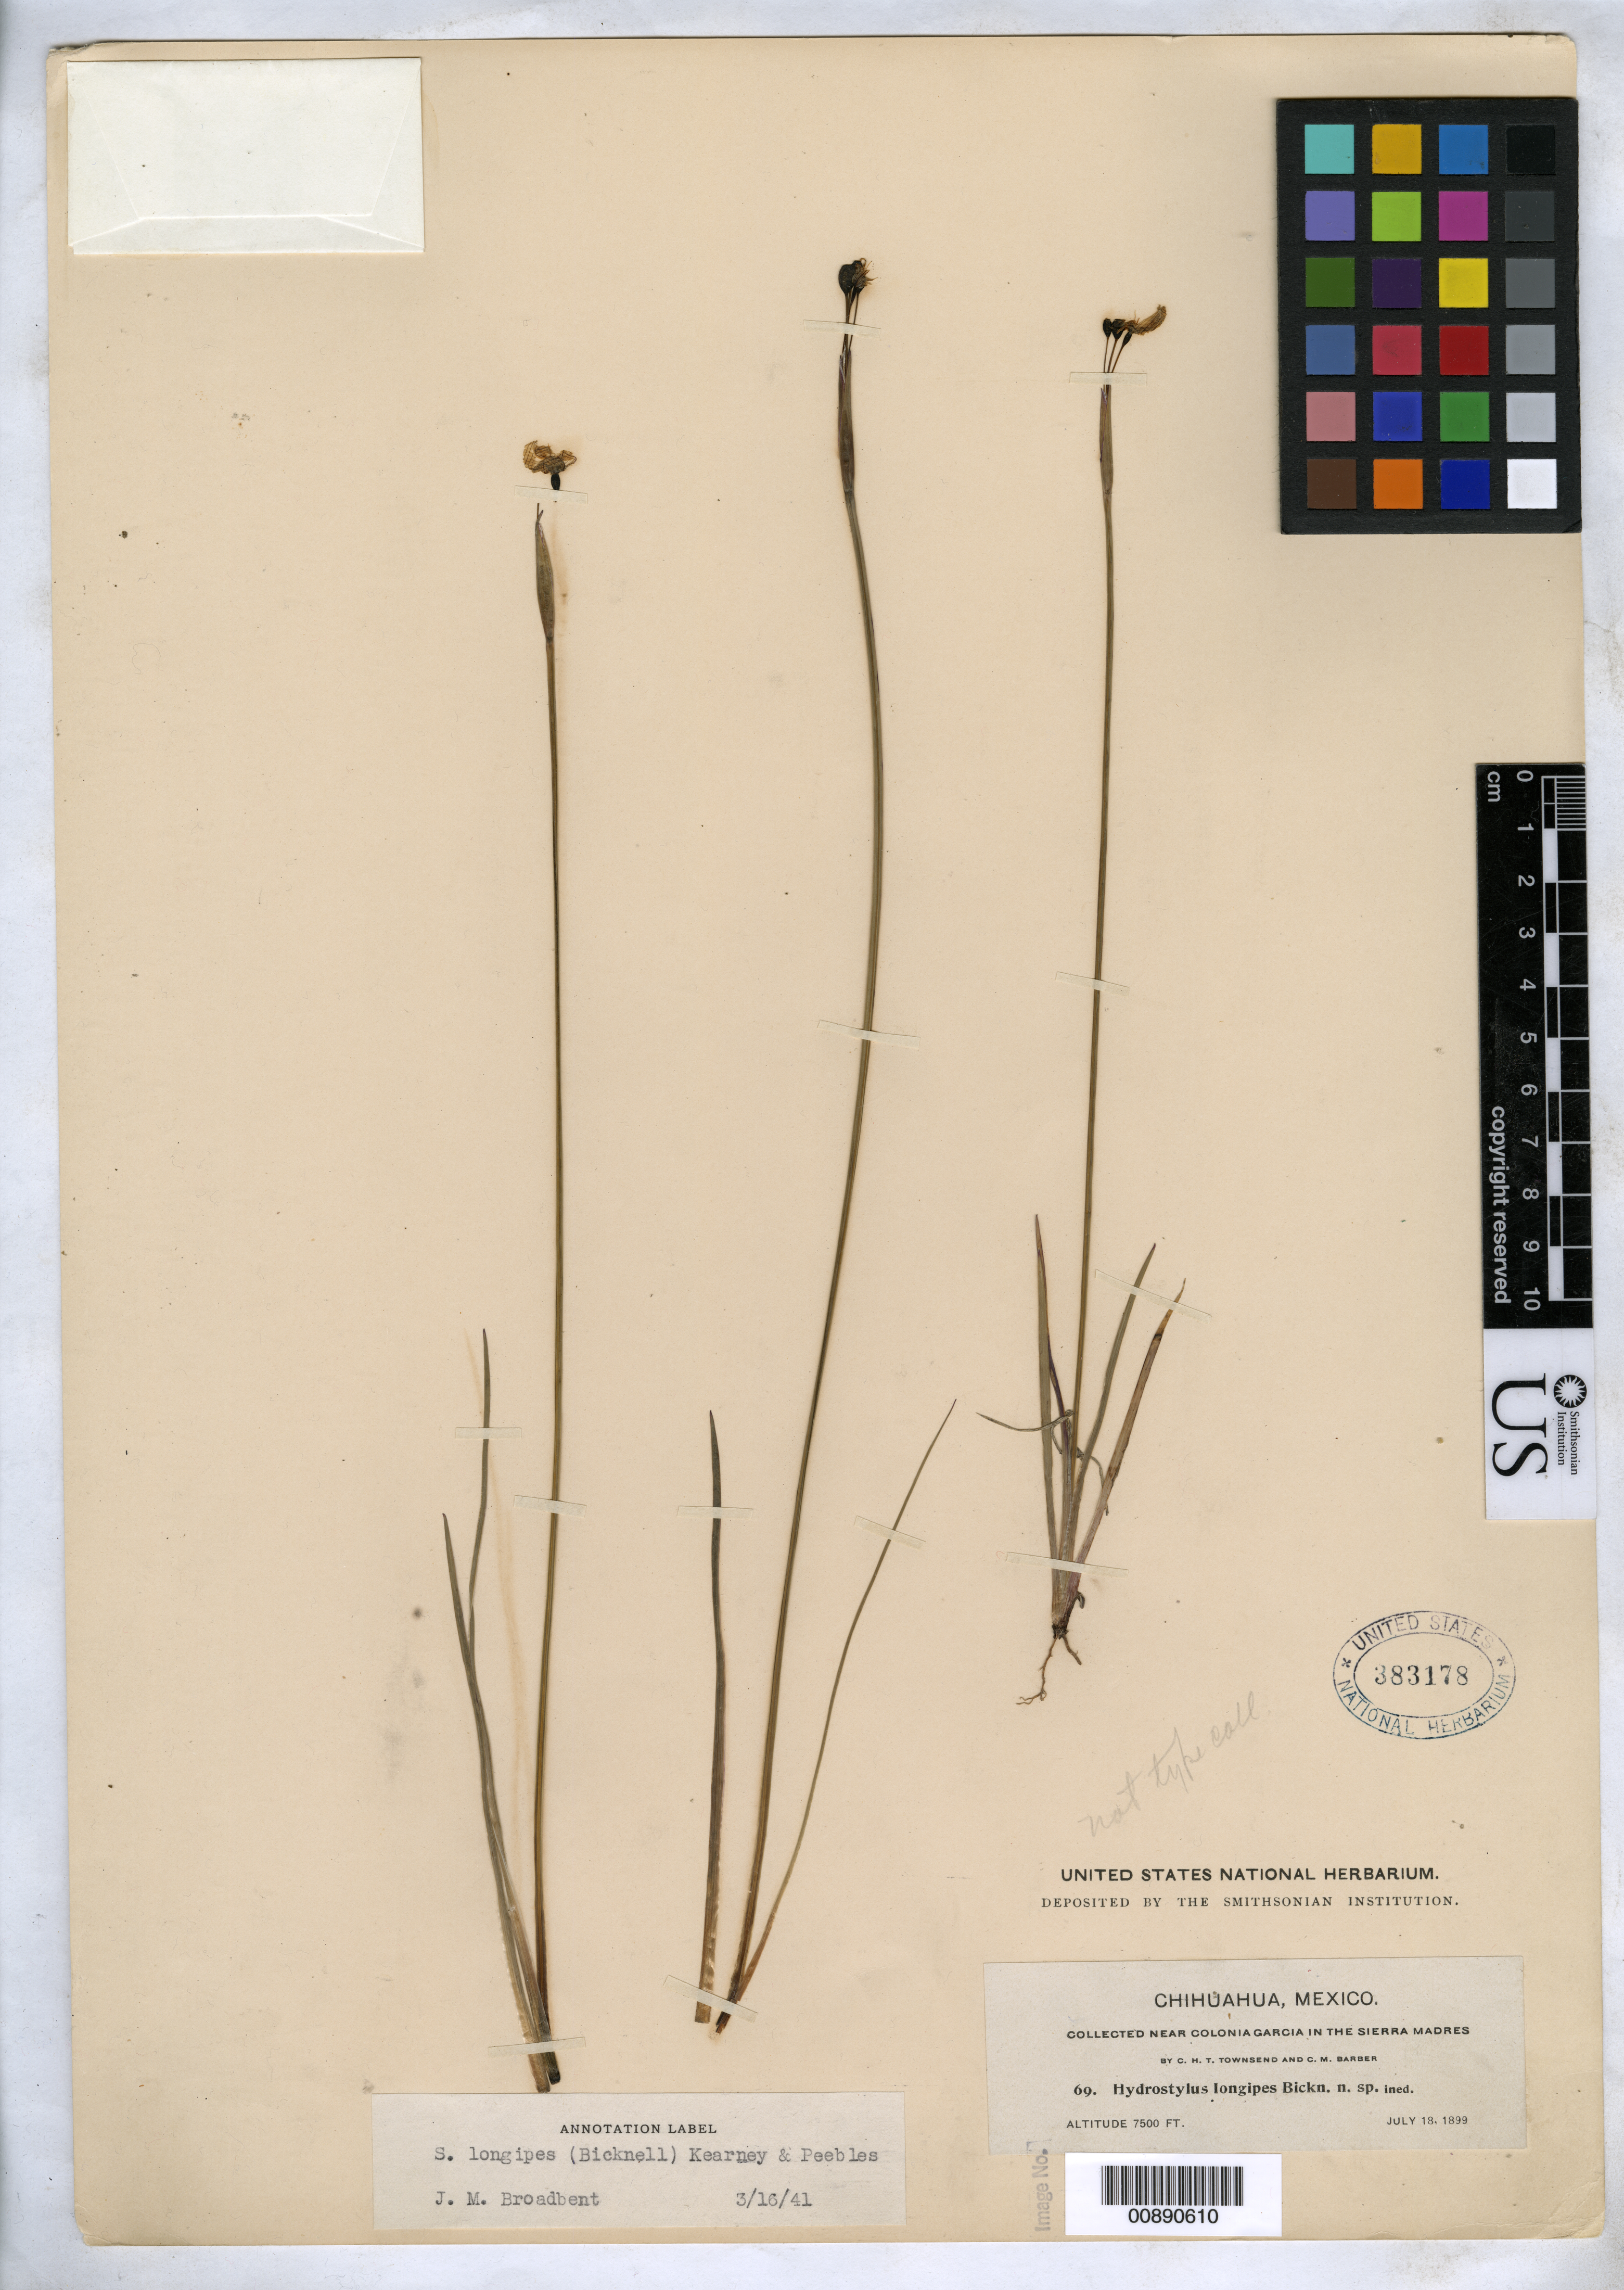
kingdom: Plantae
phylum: Tracheophyta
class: Liliopsida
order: Asparagales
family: Iridaceae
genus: Hydastylus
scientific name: Hydastylus longipes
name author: E.P. Bicknell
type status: Syntype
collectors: C. H. T. Townsend & C. Barber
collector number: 69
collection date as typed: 18 Jul 1899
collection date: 1899-07-18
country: Mexico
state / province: Chihuahua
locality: Near Colonia García in the Sierra Madre, Chihuahua.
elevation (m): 2286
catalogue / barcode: US 383178